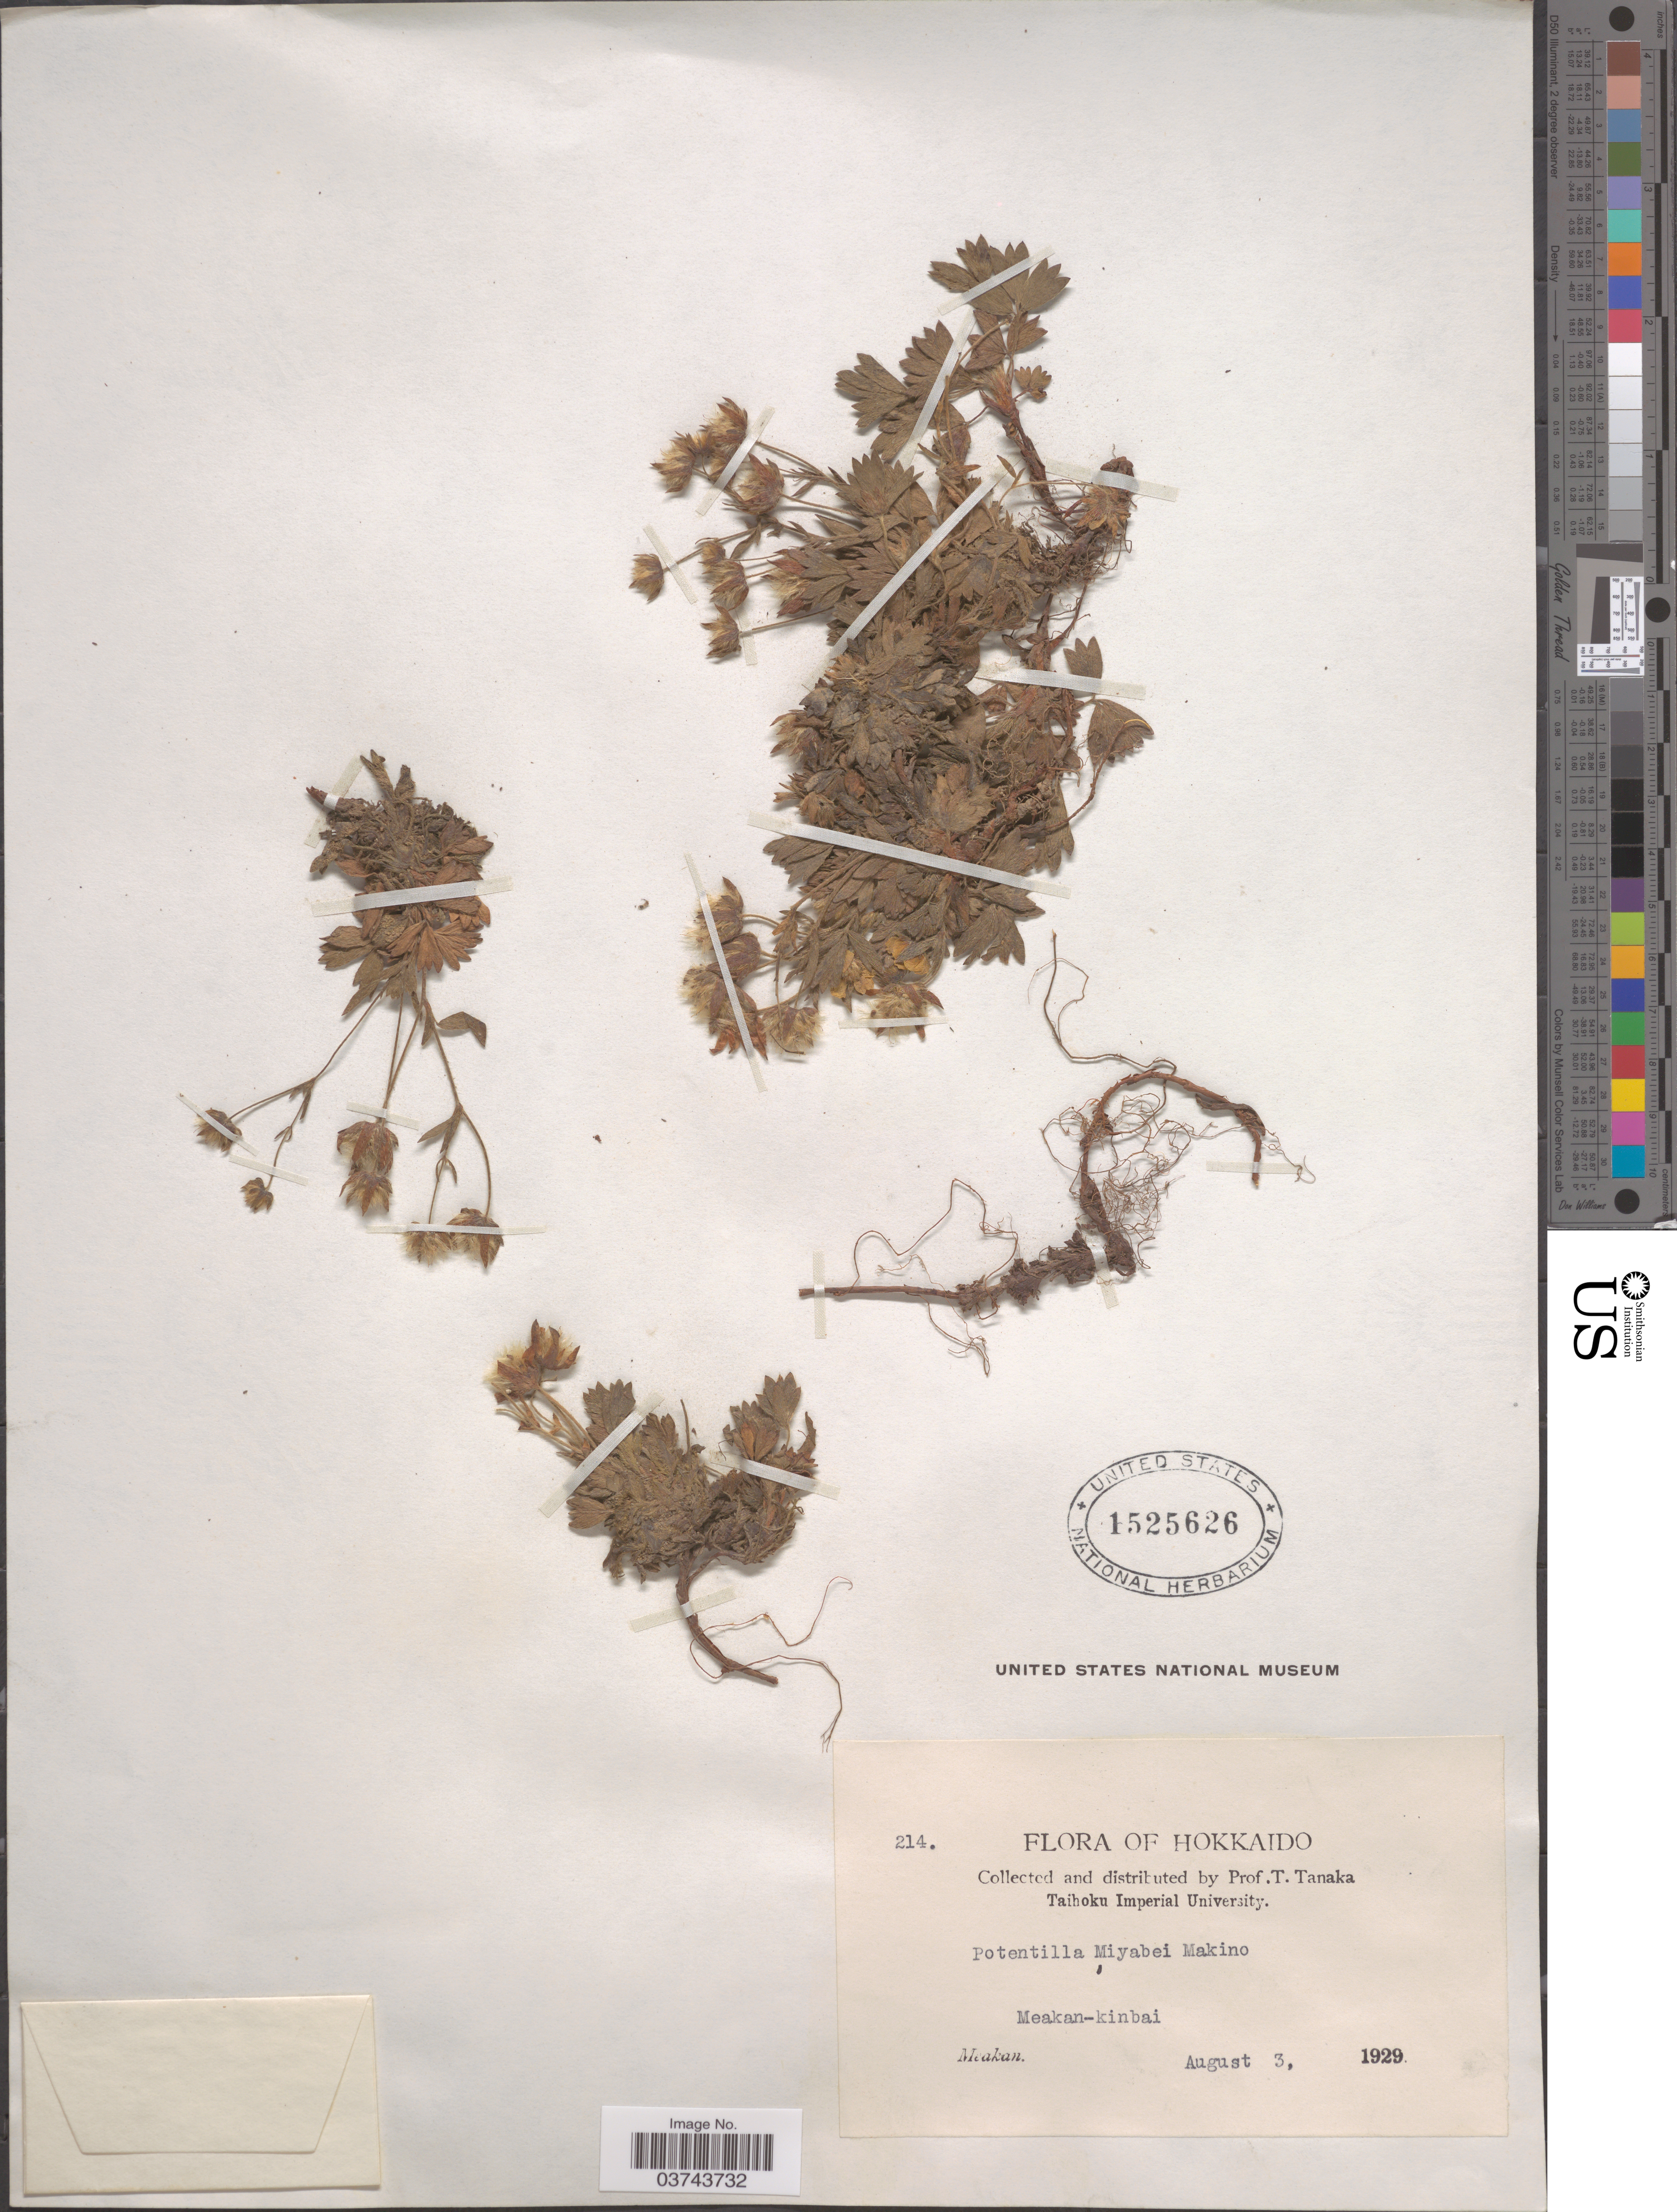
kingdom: Plantae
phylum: Tracheophyta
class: Magnoliopsida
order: Rosales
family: Rosaceae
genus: Potentilla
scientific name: Potentilla miyabei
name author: Makino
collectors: T. Tanaka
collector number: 214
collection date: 1929-08-03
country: Japan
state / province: Hokkaidō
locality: Meakan-kinbai. Meakan.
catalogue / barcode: US 1525626